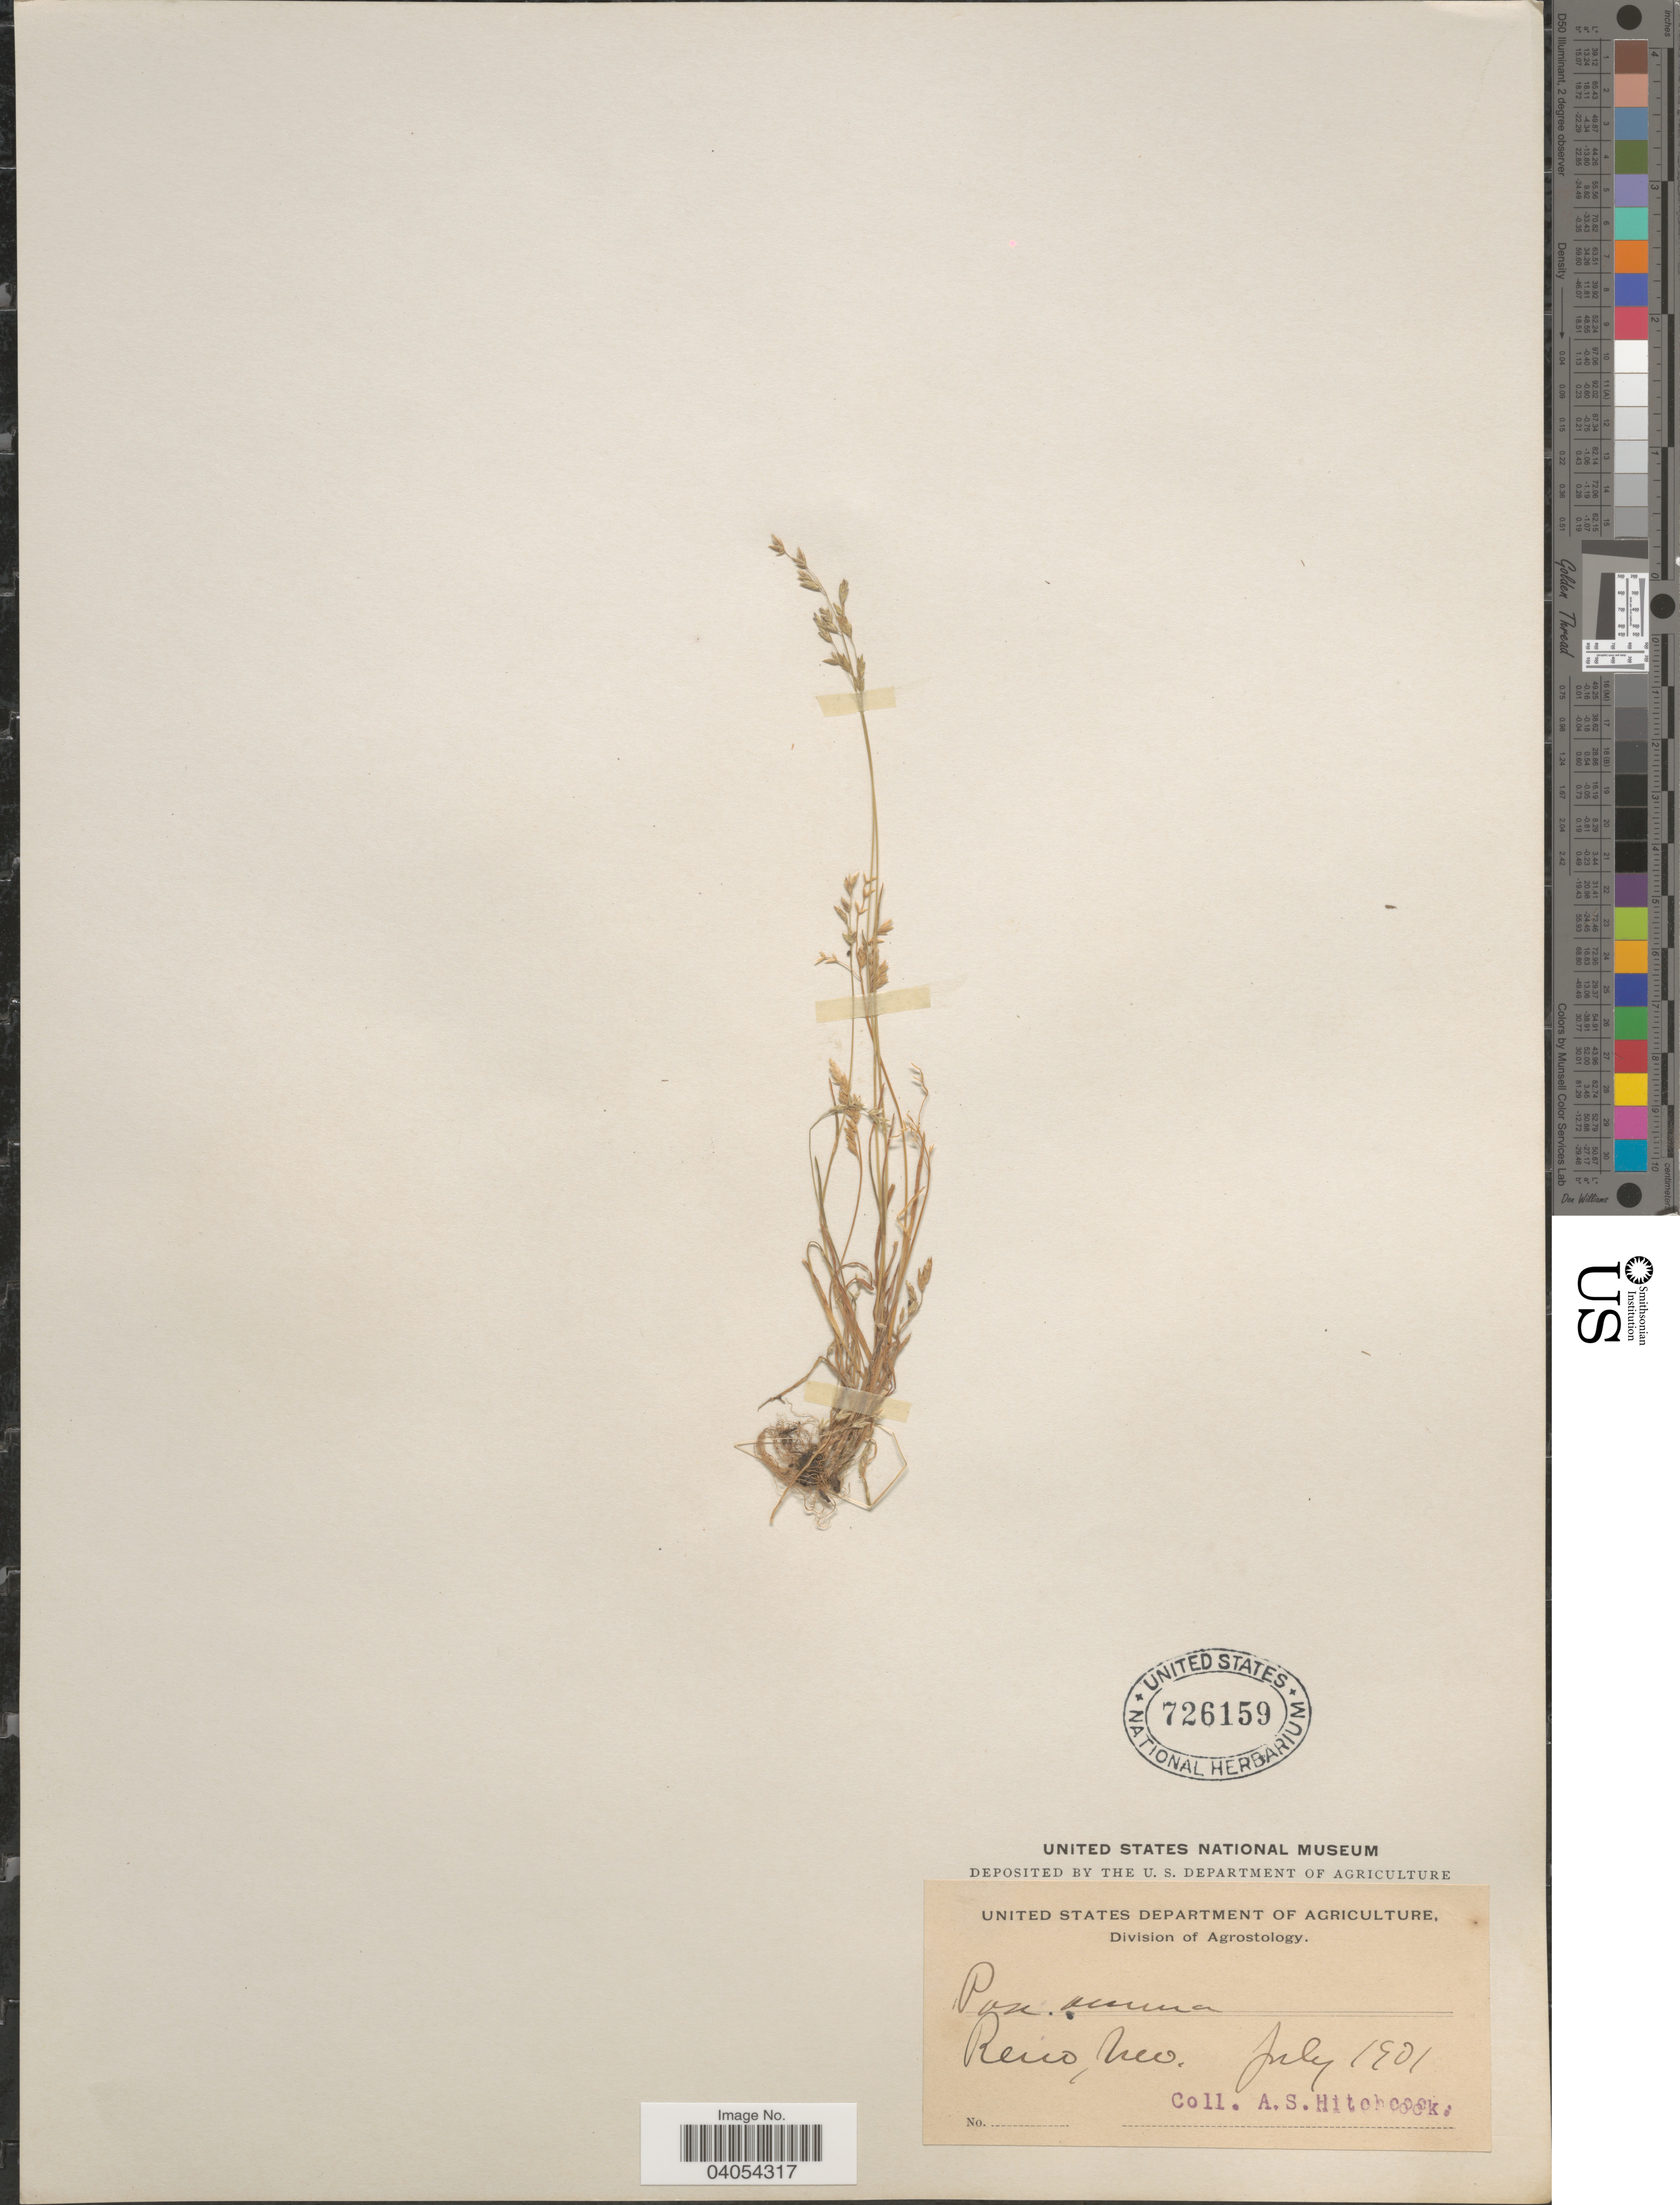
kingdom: Plantae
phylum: Tracheophyta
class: Liliopsida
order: Poales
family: Poaceae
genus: Poa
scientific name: Poa annua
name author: L.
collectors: A. S. Hitchcock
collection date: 1901-07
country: United States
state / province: Nevada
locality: Reno.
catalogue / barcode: US 726159